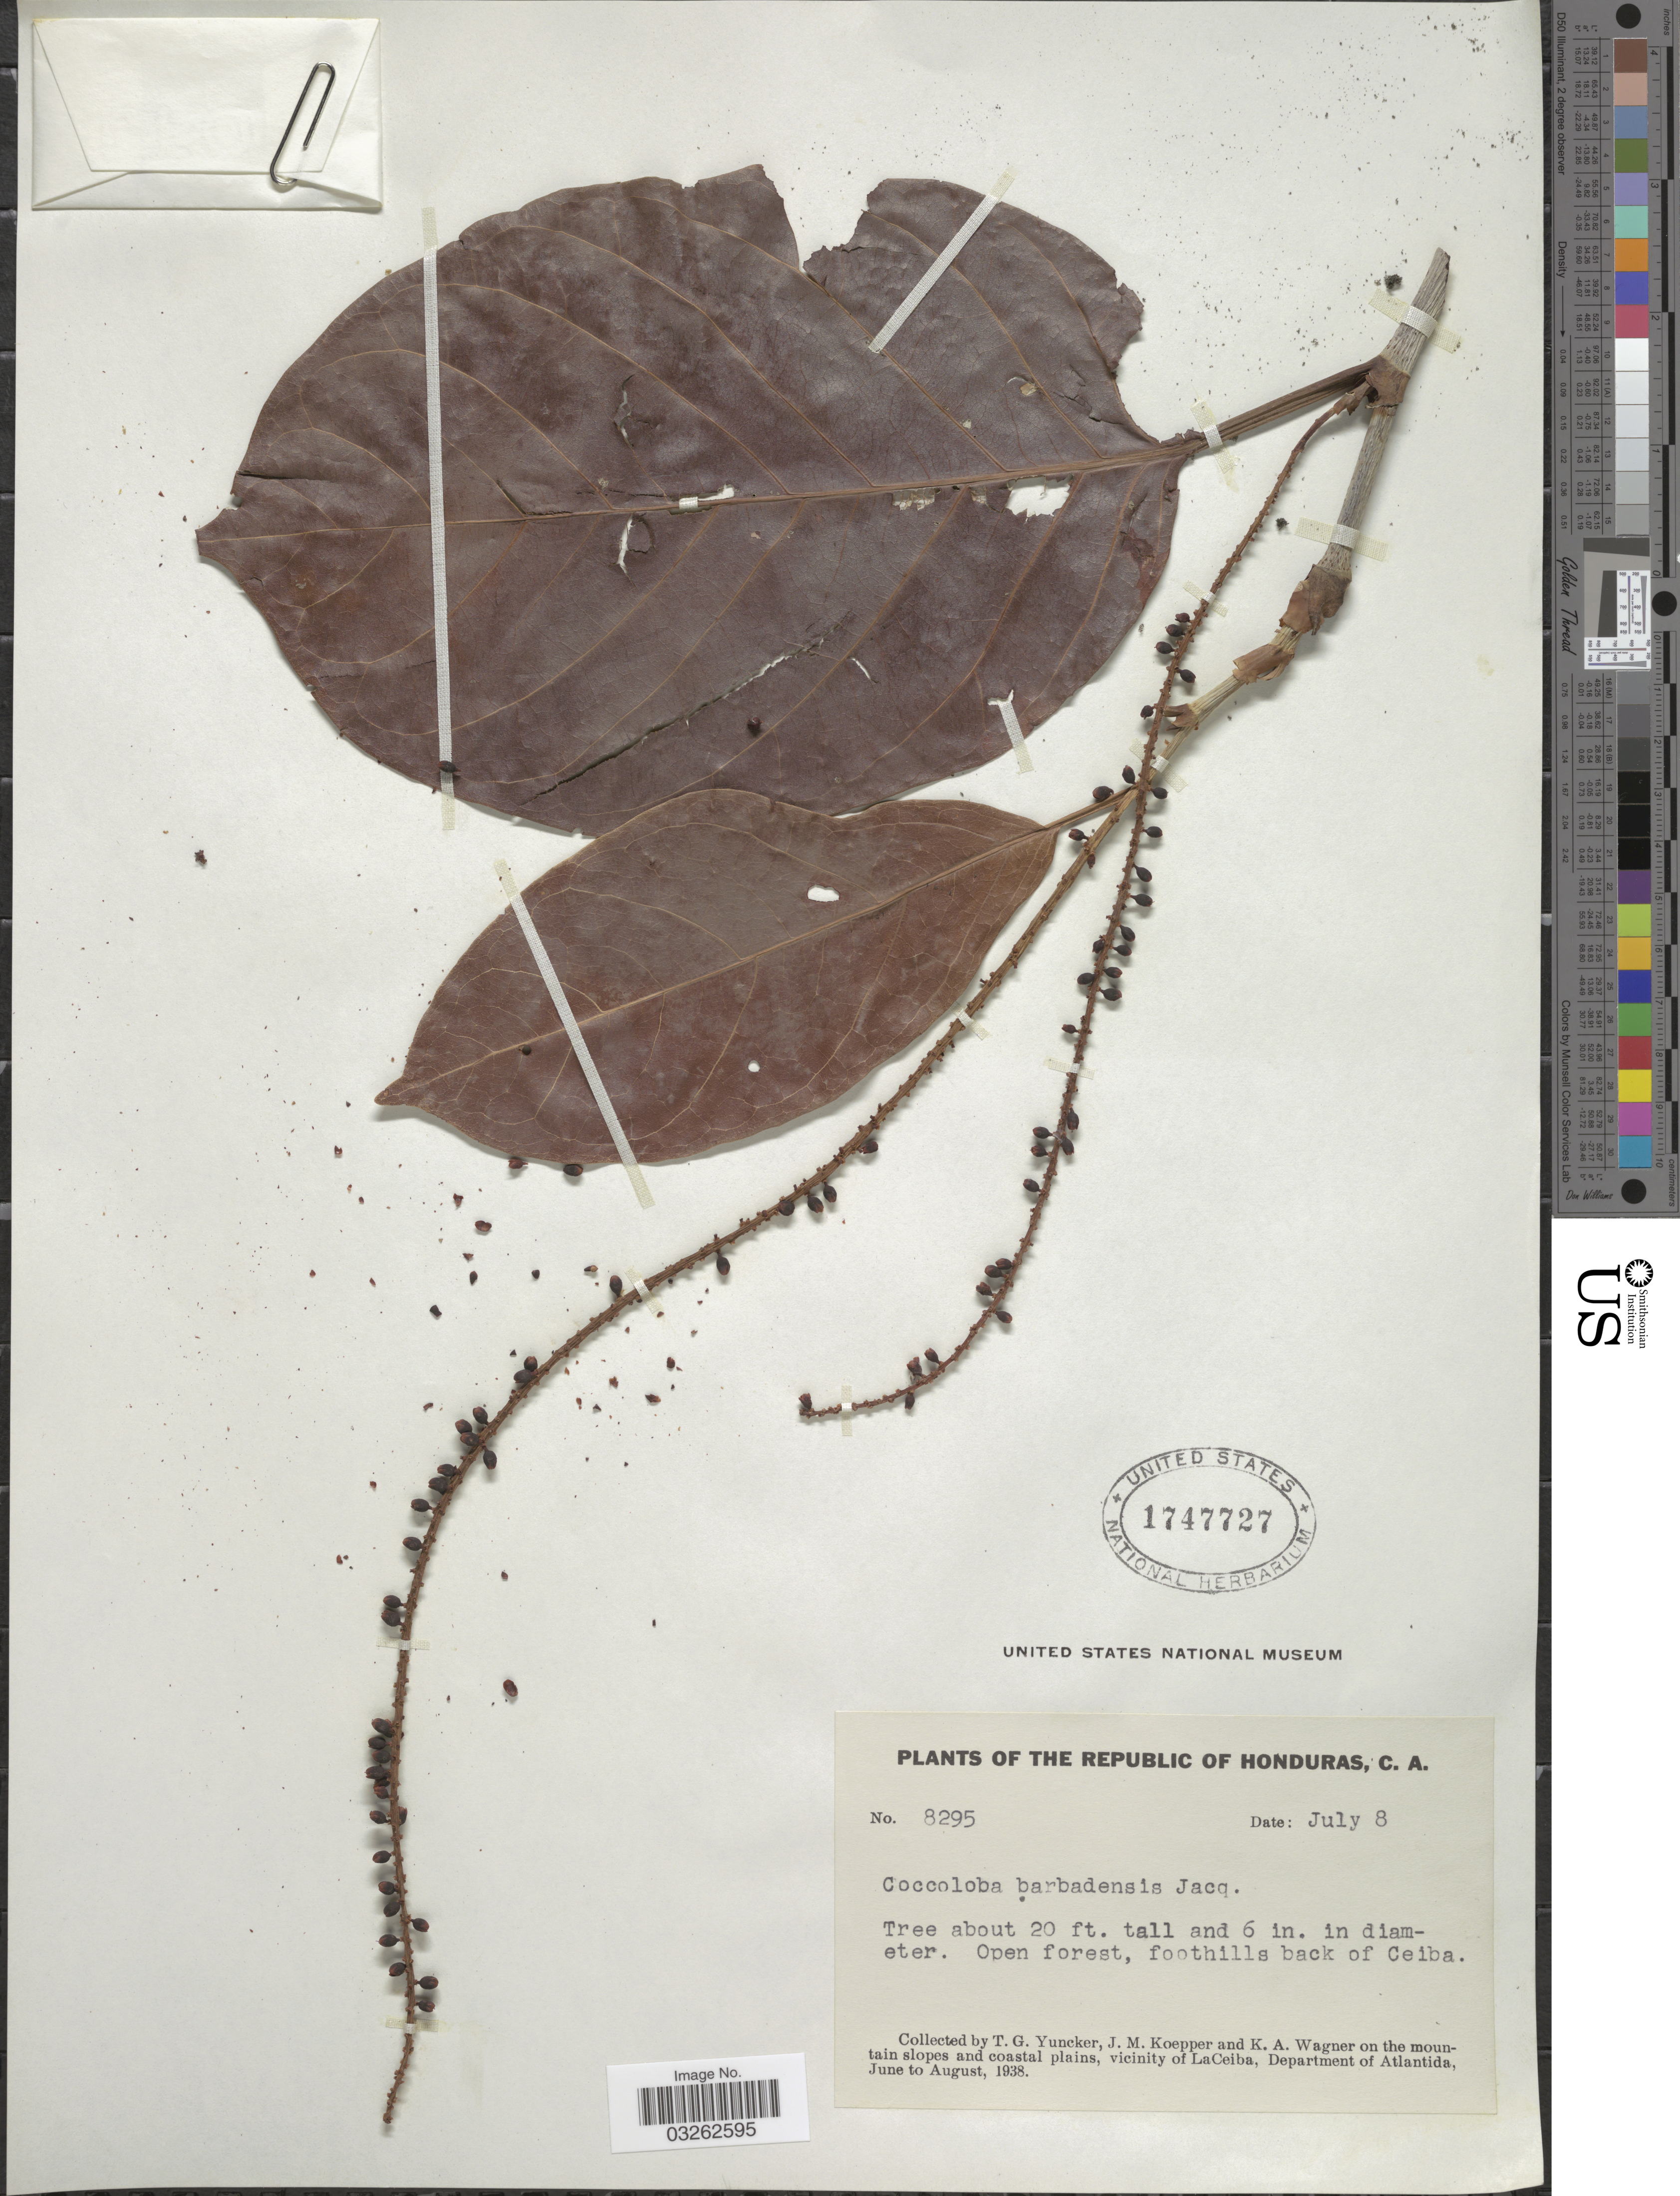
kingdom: Plantae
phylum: Tracheophyta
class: Magnoliopsida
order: Caryophyllales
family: Polygonaceae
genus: Coccoloba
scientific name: Coccoloba barbadensis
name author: Jacq.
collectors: T. G. Yuncker, J. M. Koepper & K. A. Wagner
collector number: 8295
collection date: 1938-07-08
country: Honduras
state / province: Atlántida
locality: The Republic of Honduras. Open forest, foothills back of Ceiba. On the mountain slopes and coastal plains, vicinity of La Ceiba, Department of Atlantida.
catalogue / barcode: US 1747727